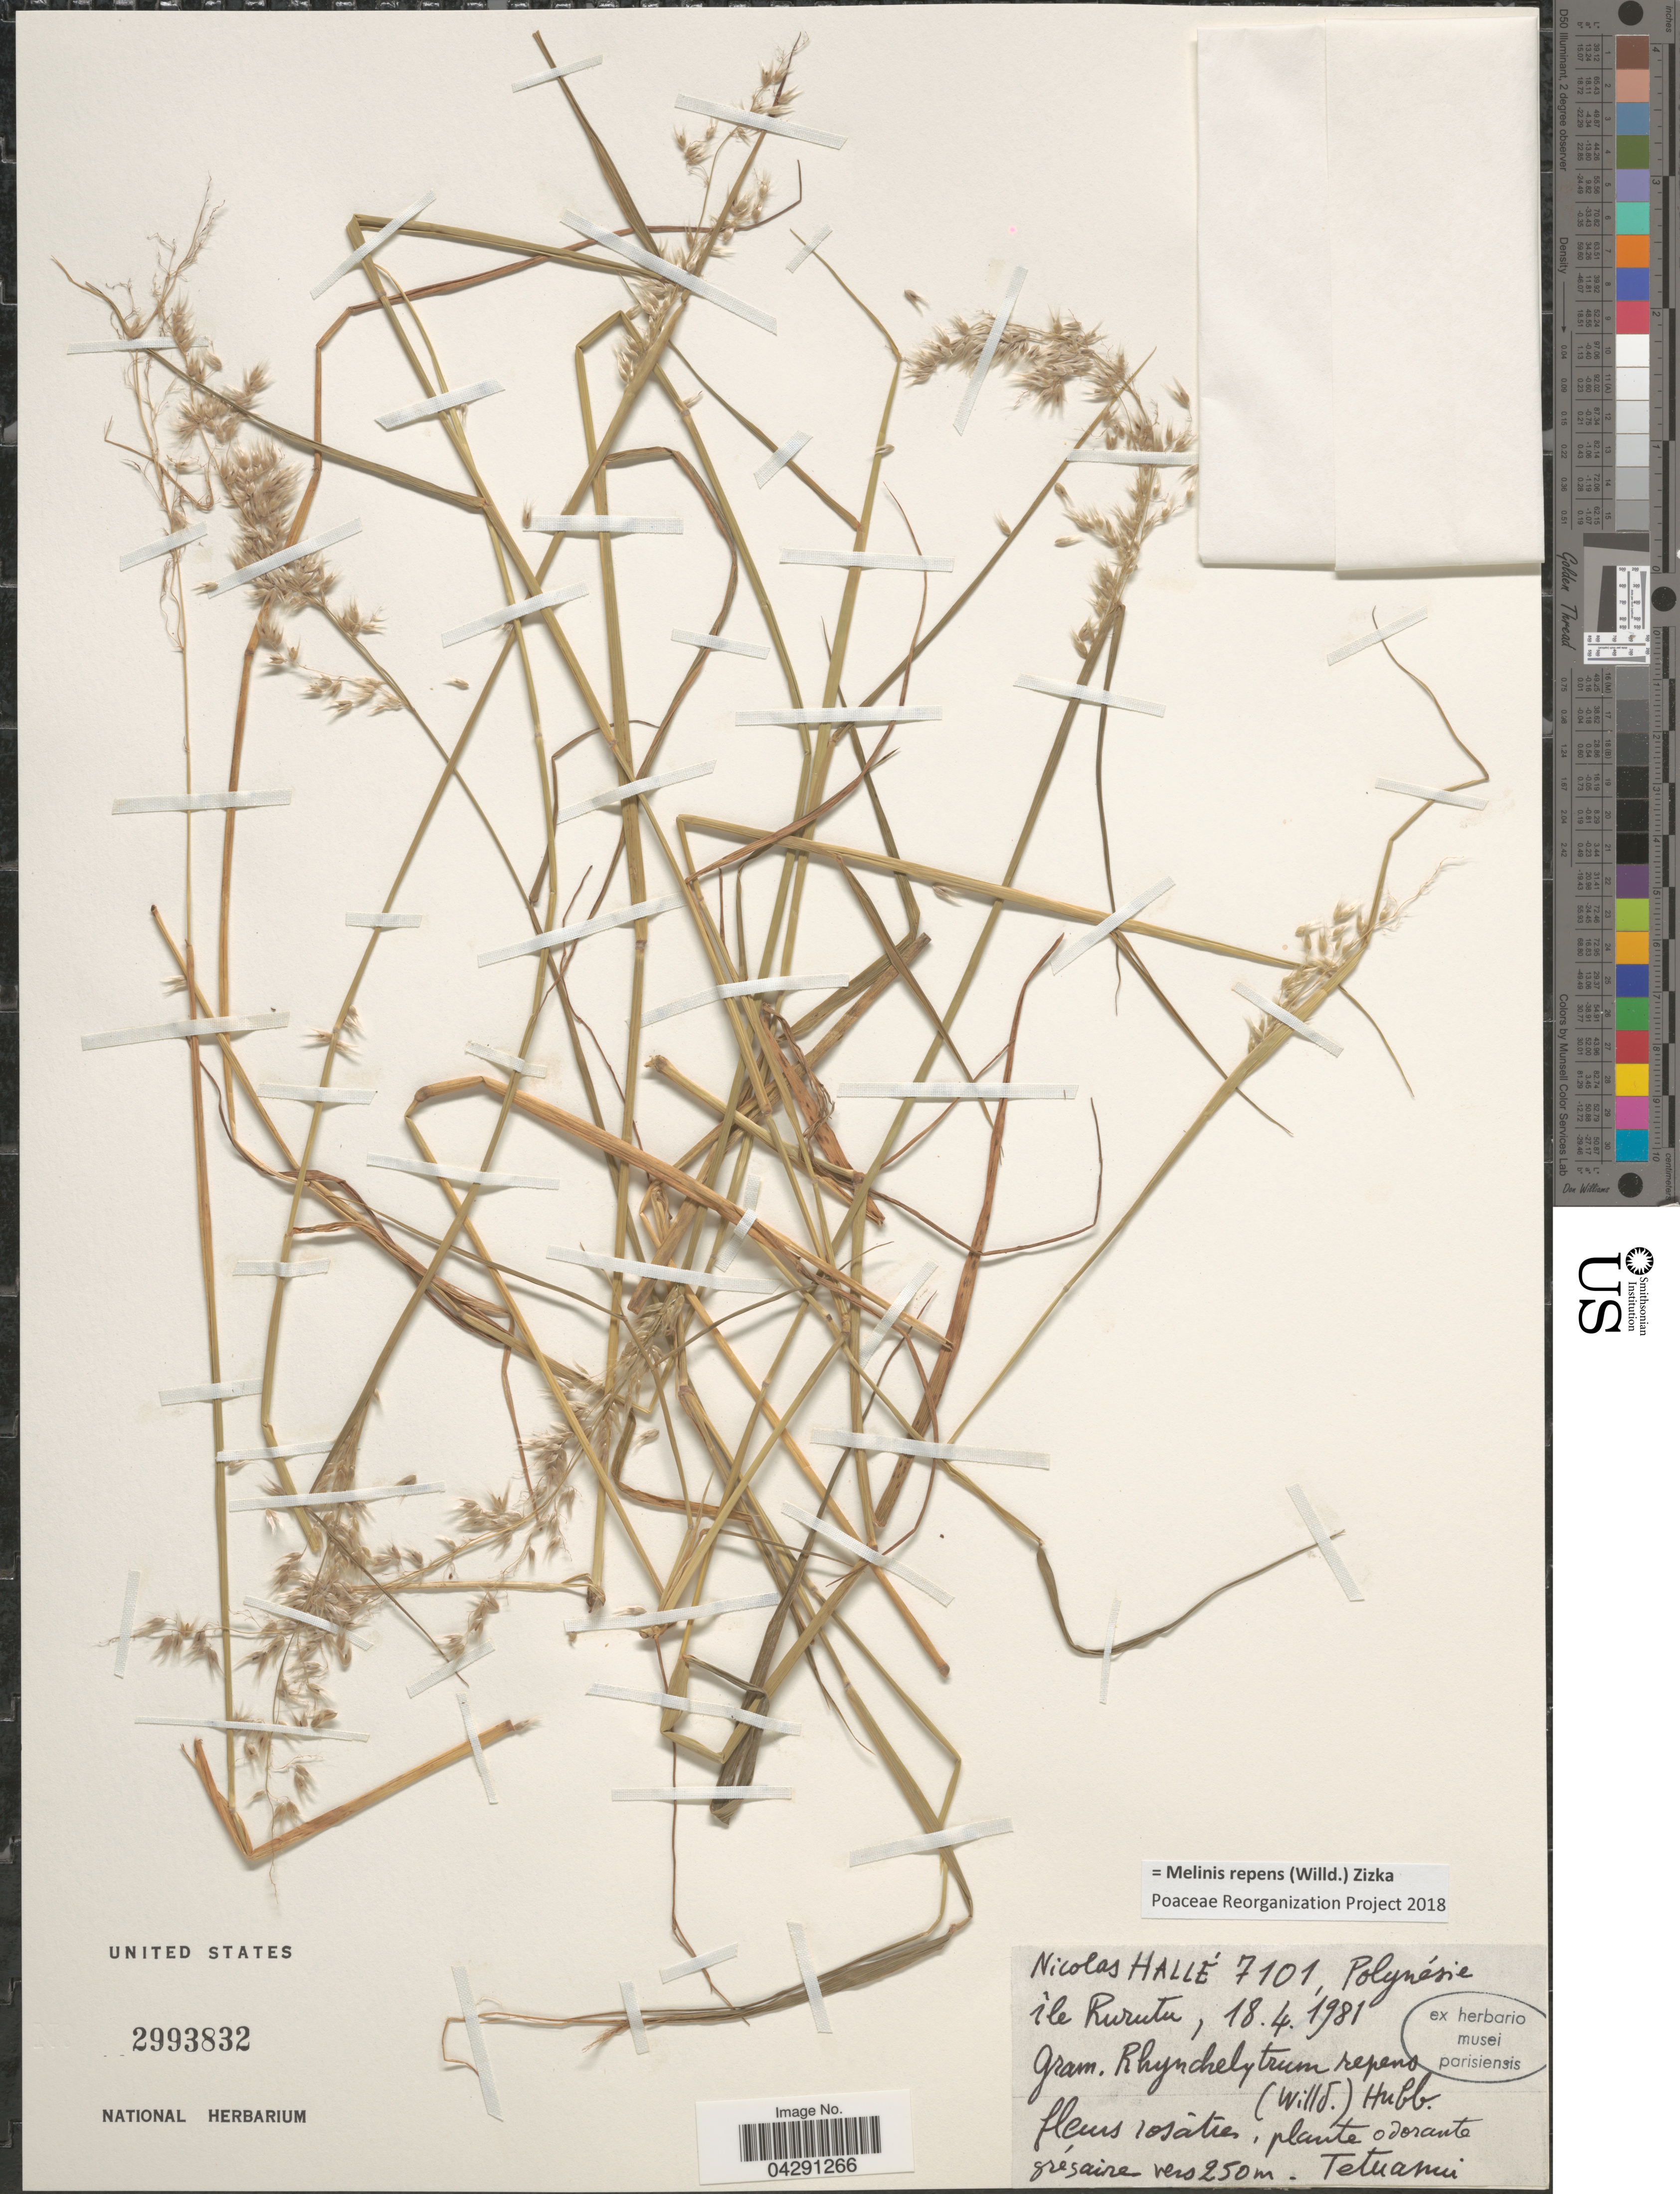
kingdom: Plantae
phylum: Tracheophyta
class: Liliopsida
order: Poales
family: Poaceae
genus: Melinis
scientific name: Melinis repens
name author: (Willd.) Zizka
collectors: N. Hallé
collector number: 7101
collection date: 1981-04-18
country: French Polynesia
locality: Polynésie île Rurutu.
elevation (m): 250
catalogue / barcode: US 2993832